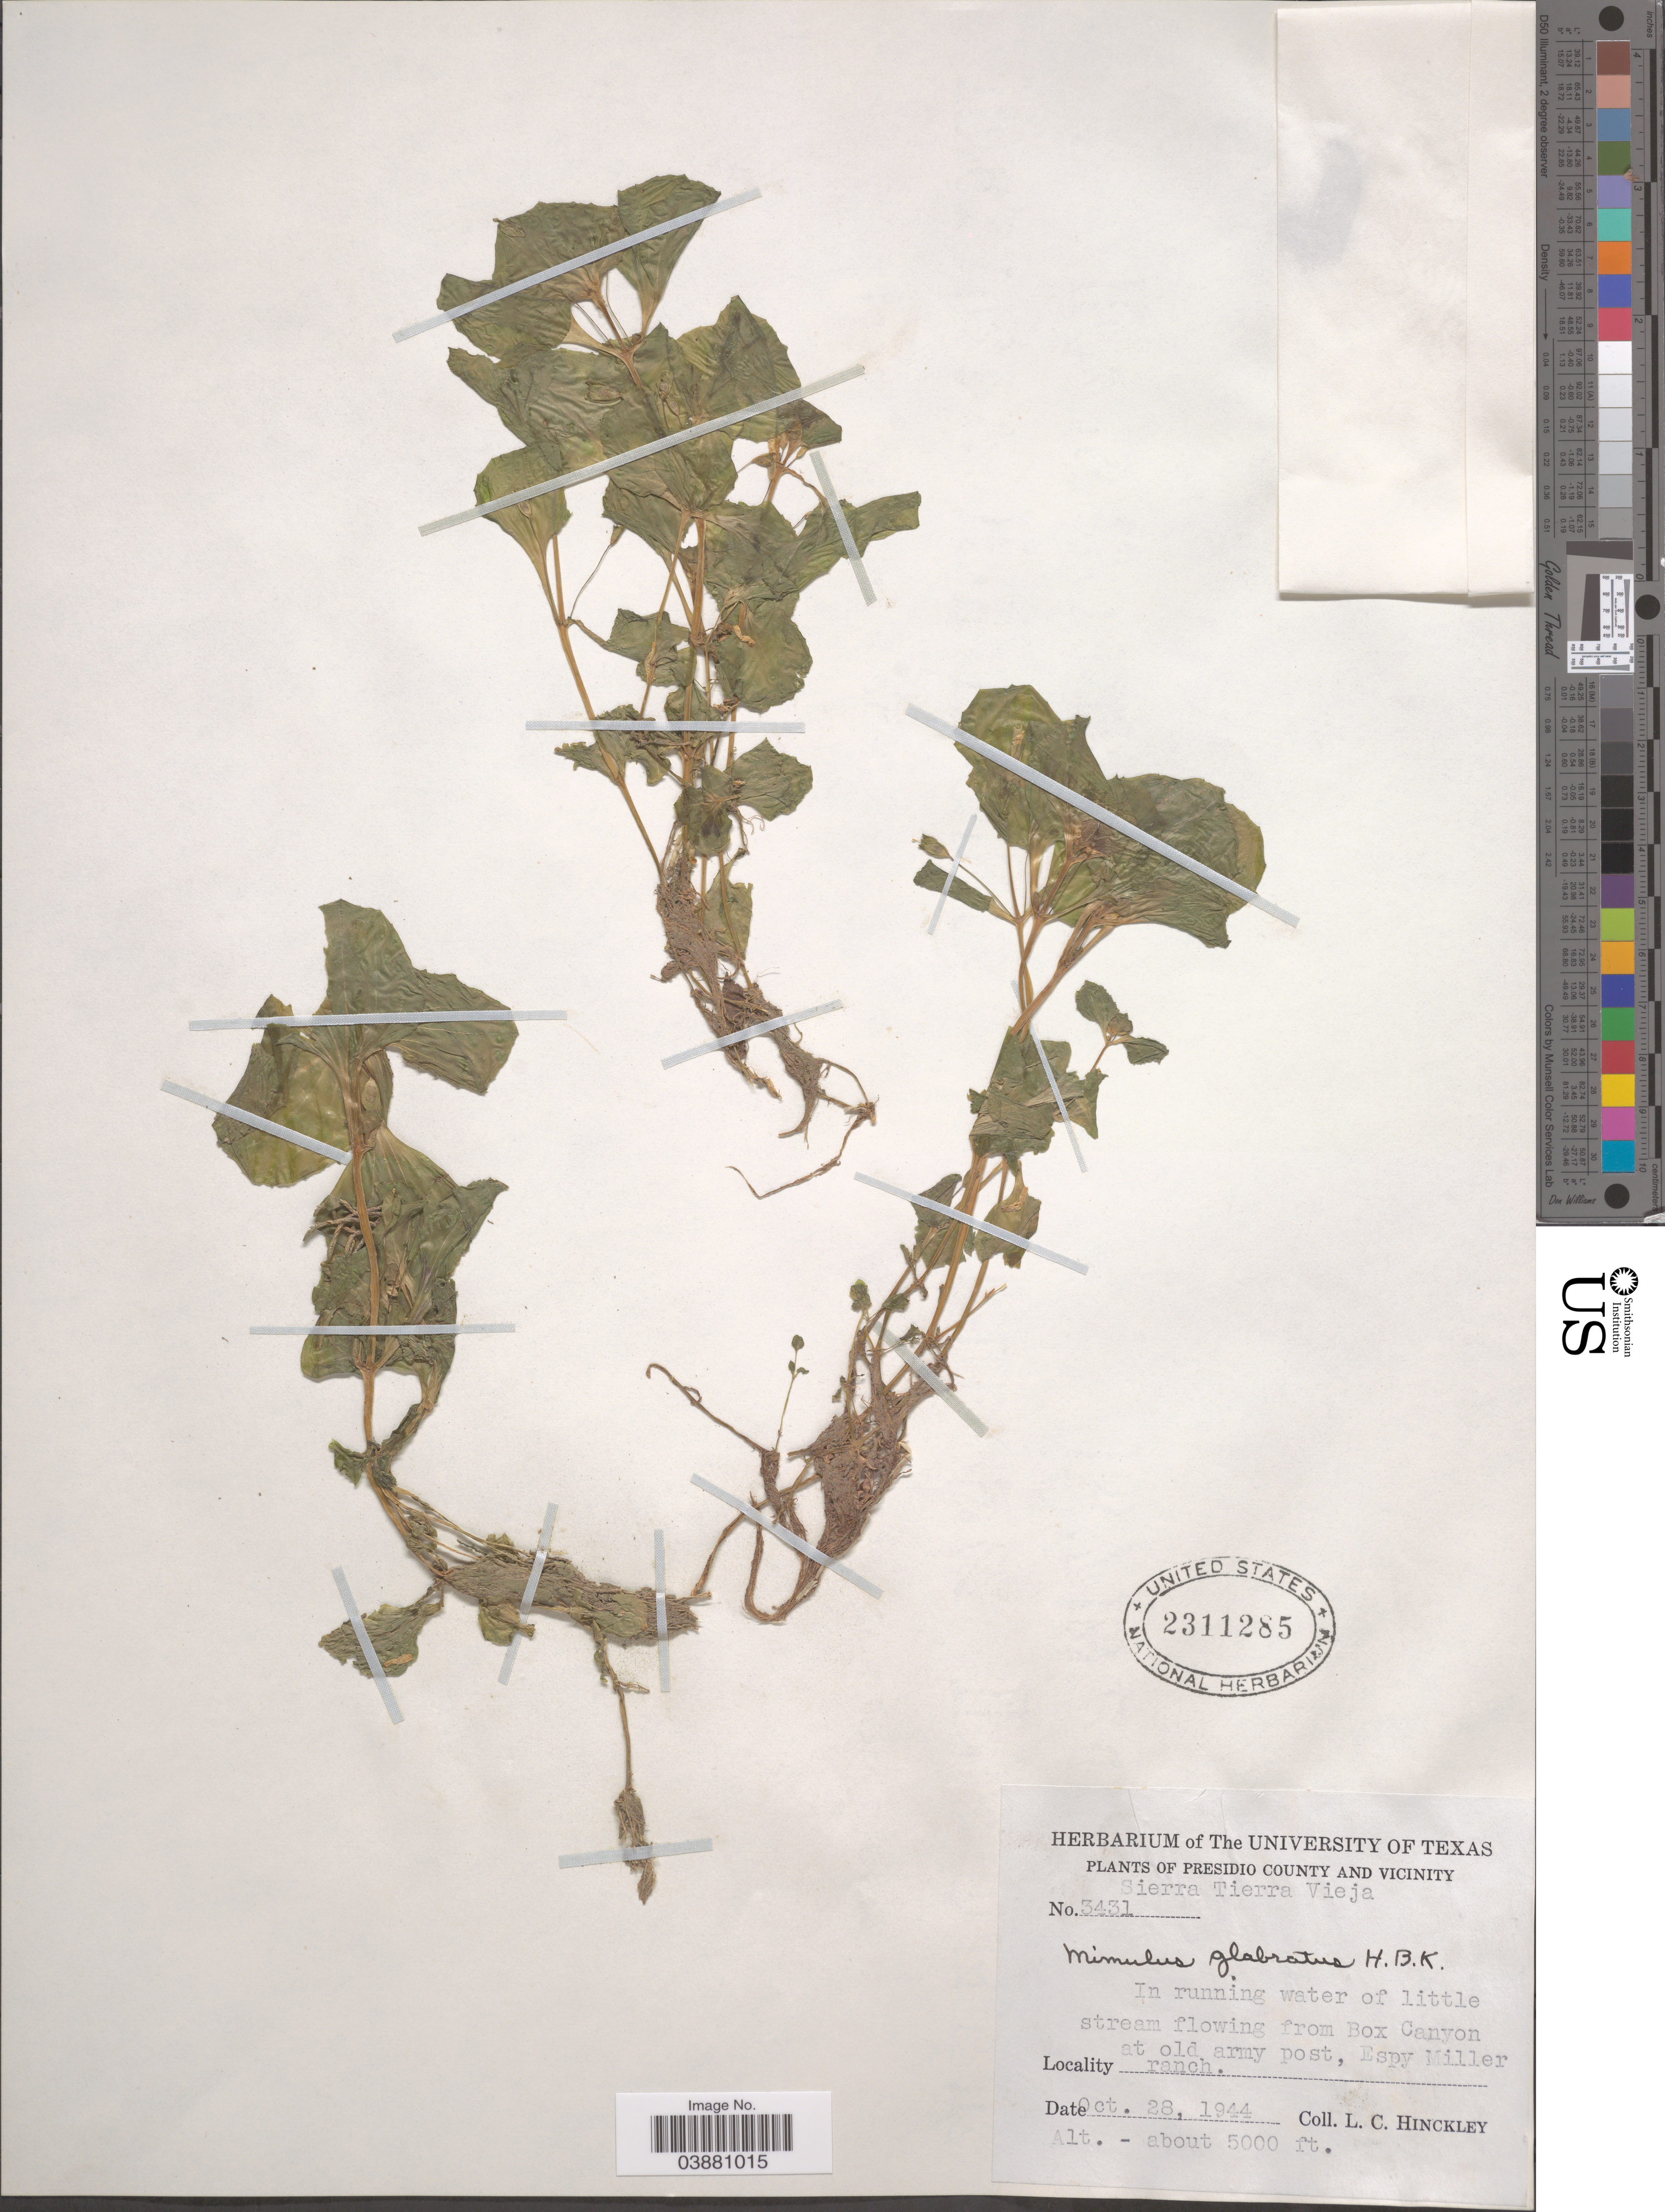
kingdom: Plantae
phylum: Tracheophyta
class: Magnoliopsida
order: Lamiales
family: Phrymaceae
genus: Mimulus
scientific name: Mimulus glabratus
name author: Kunth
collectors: L. Hinckley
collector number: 3431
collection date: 1944-10-28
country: United States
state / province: Texas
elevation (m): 1524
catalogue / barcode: US 2311285